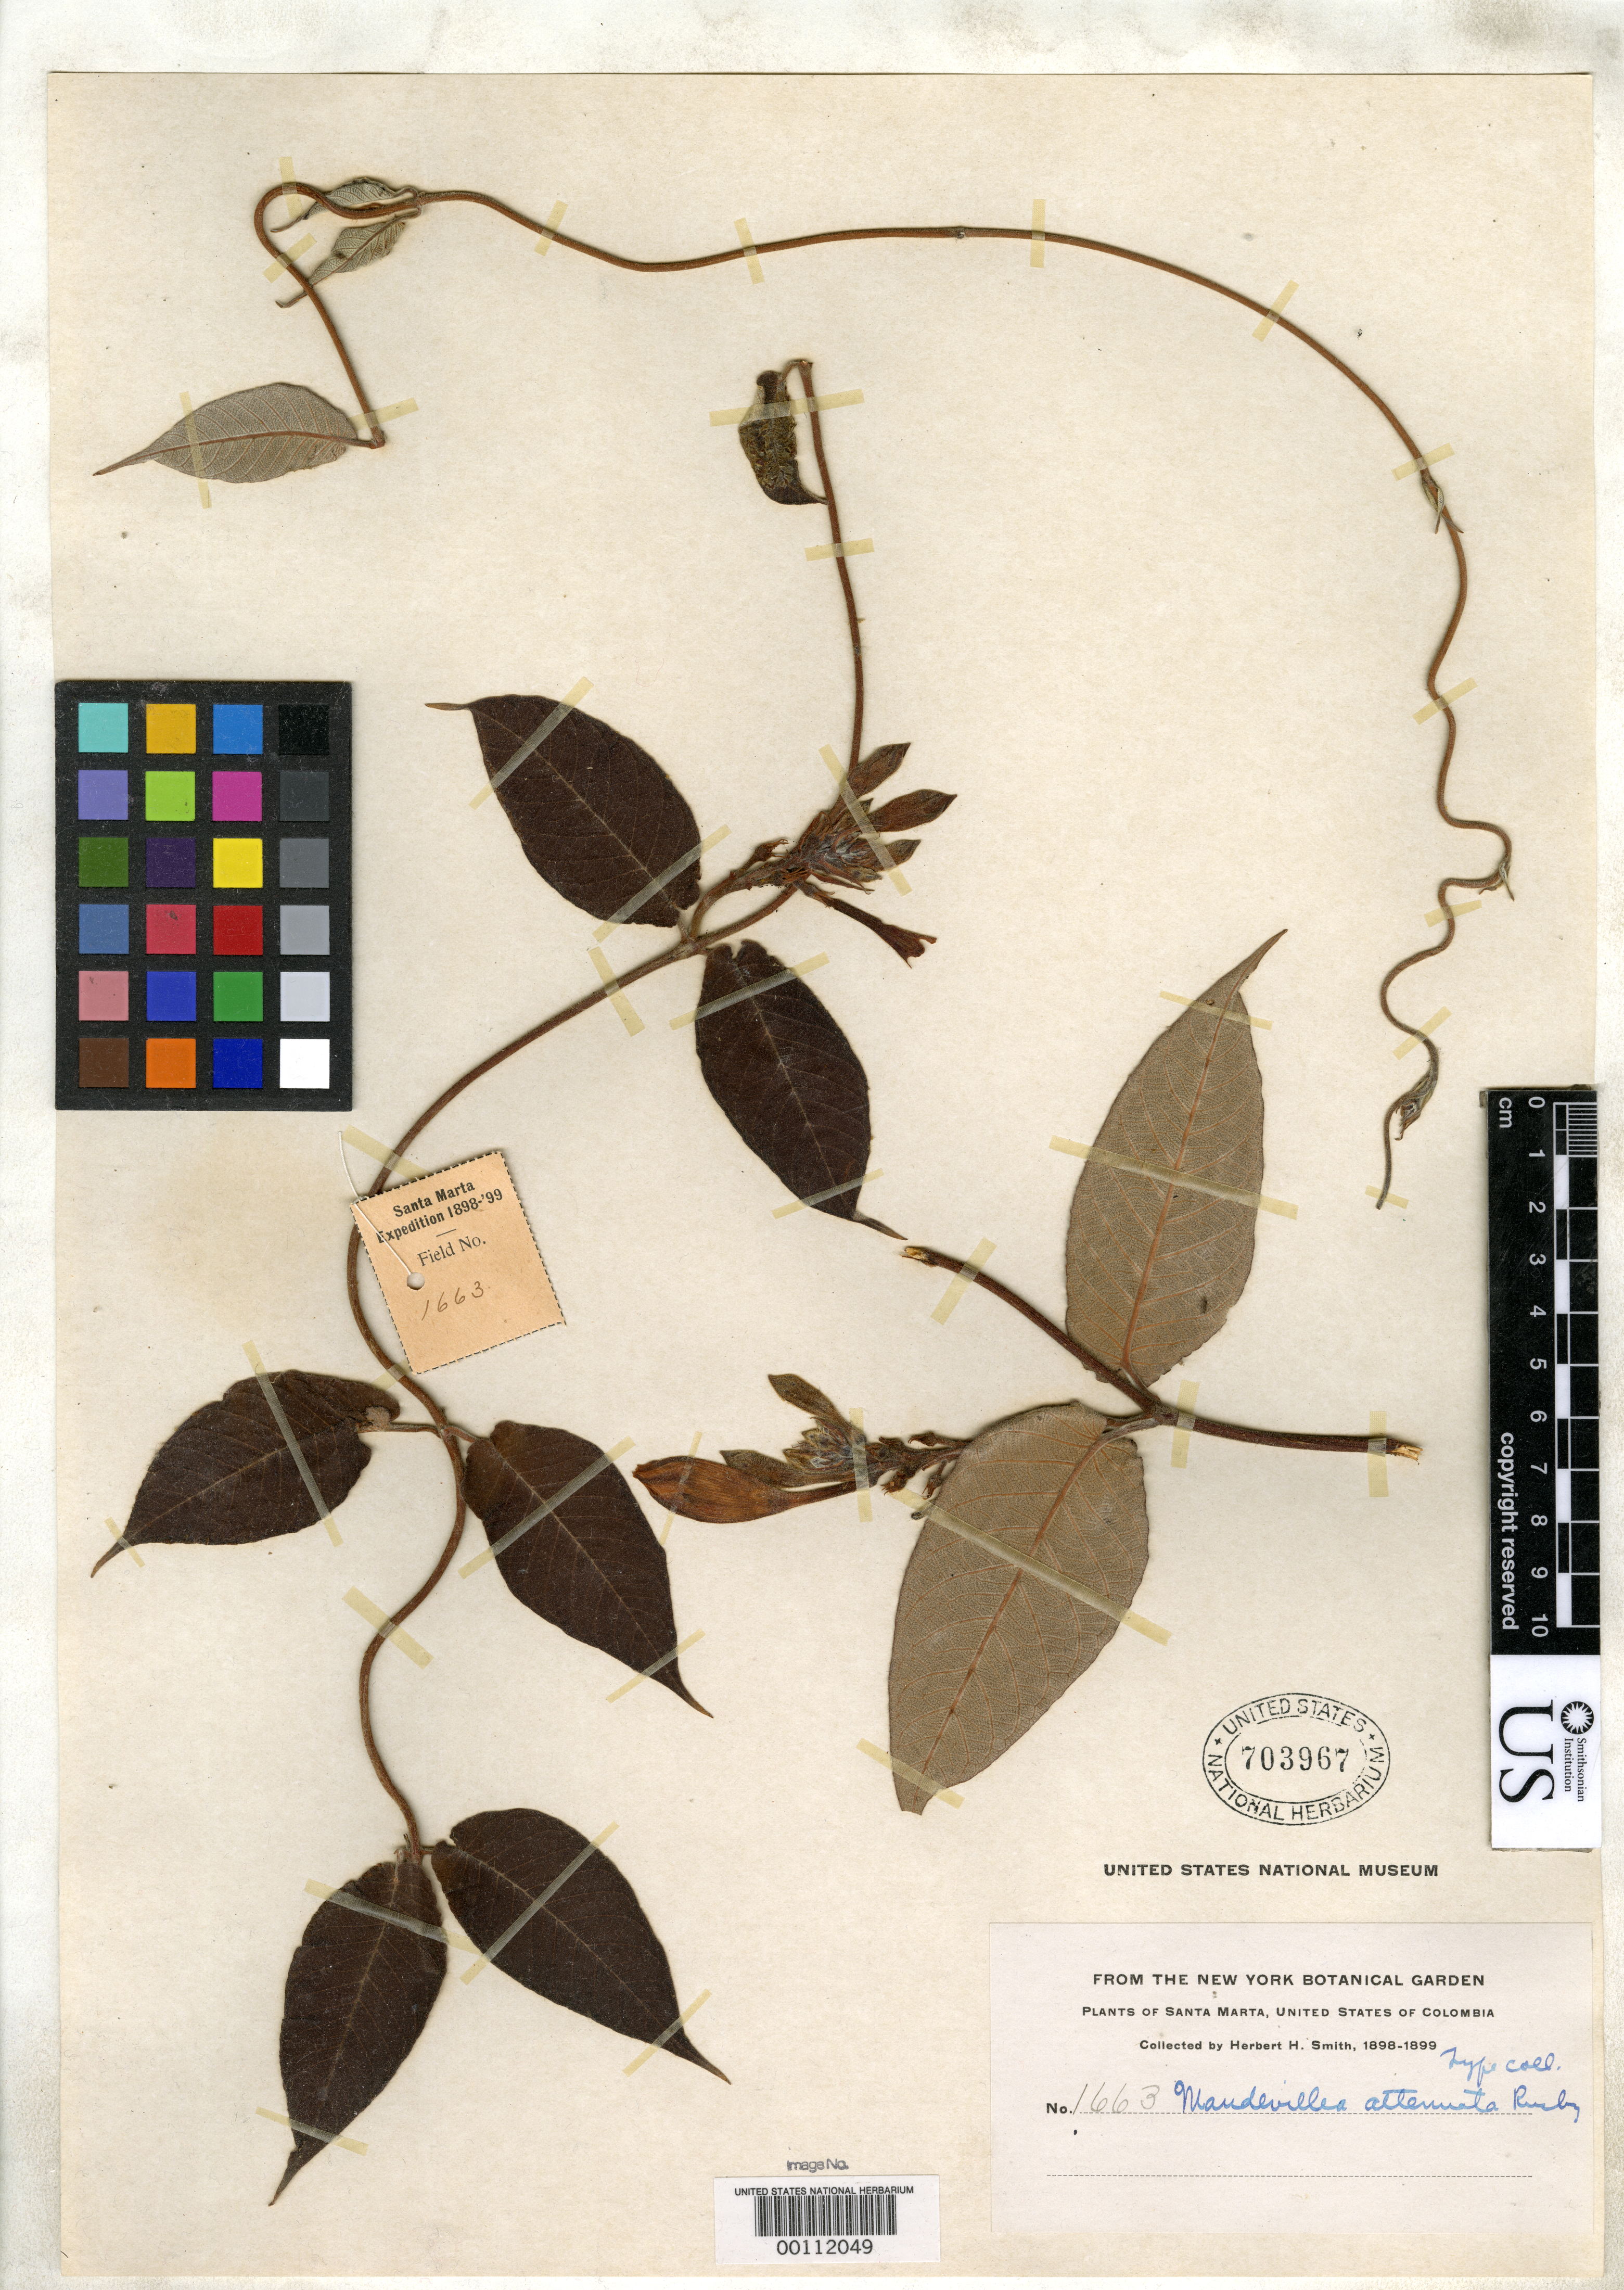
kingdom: Plantae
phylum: Tracheophyta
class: Magnoliopsida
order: Gentianales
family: Apocynaceae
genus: Mandevilla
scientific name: Mandevilla attenuata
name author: Rusby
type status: Isotype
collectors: Herbert H. Smith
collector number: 1663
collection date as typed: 02 Jun 1898 or 02 Jun 1899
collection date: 1898-06-02 or 1899-06-02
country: Colombia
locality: Las Partidas.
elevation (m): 1067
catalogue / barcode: US 703967